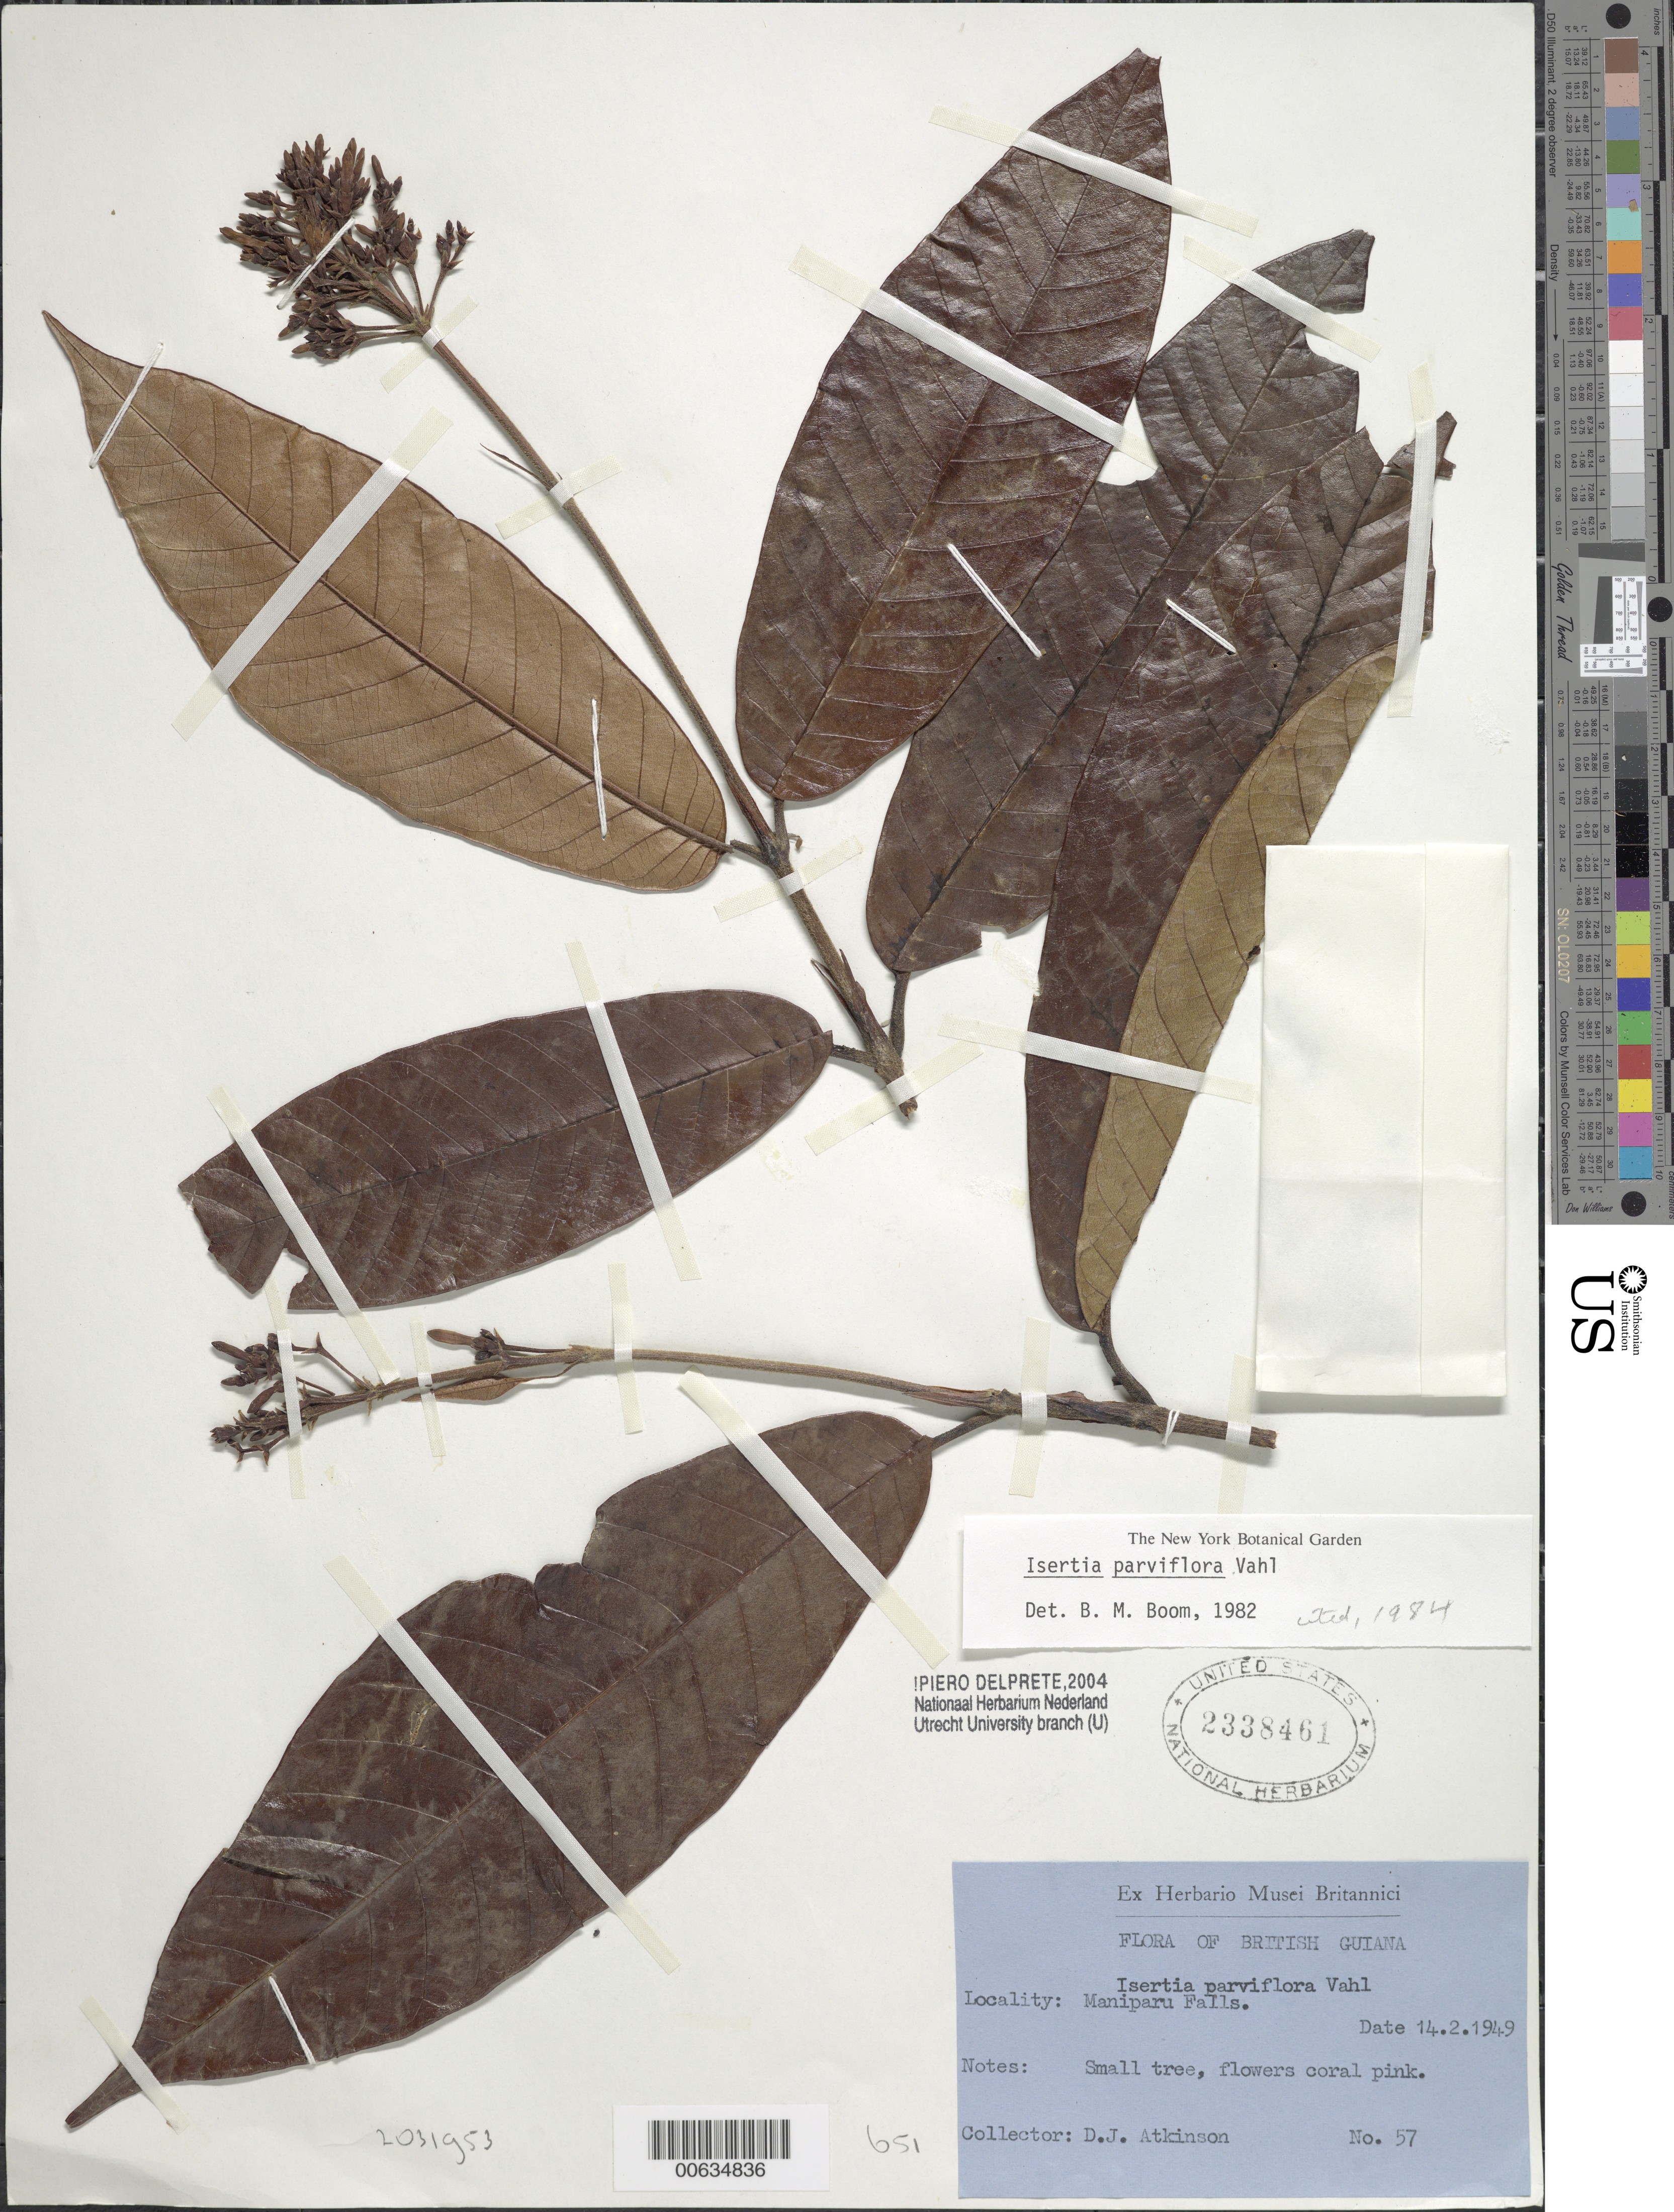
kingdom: Plantae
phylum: Tracheophyta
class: Magnoliopsida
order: Gentianales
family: Rubiaceae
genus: Isertia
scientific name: Isertia parviflora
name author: Vahl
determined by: Boom, B. M.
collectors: D. Atkinson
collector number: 57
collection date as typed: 14-Feb-49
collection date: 1949-02-14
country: Guyana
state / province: Potaro-Siparuni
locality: Maniparu Falls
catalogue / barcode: US 2338461